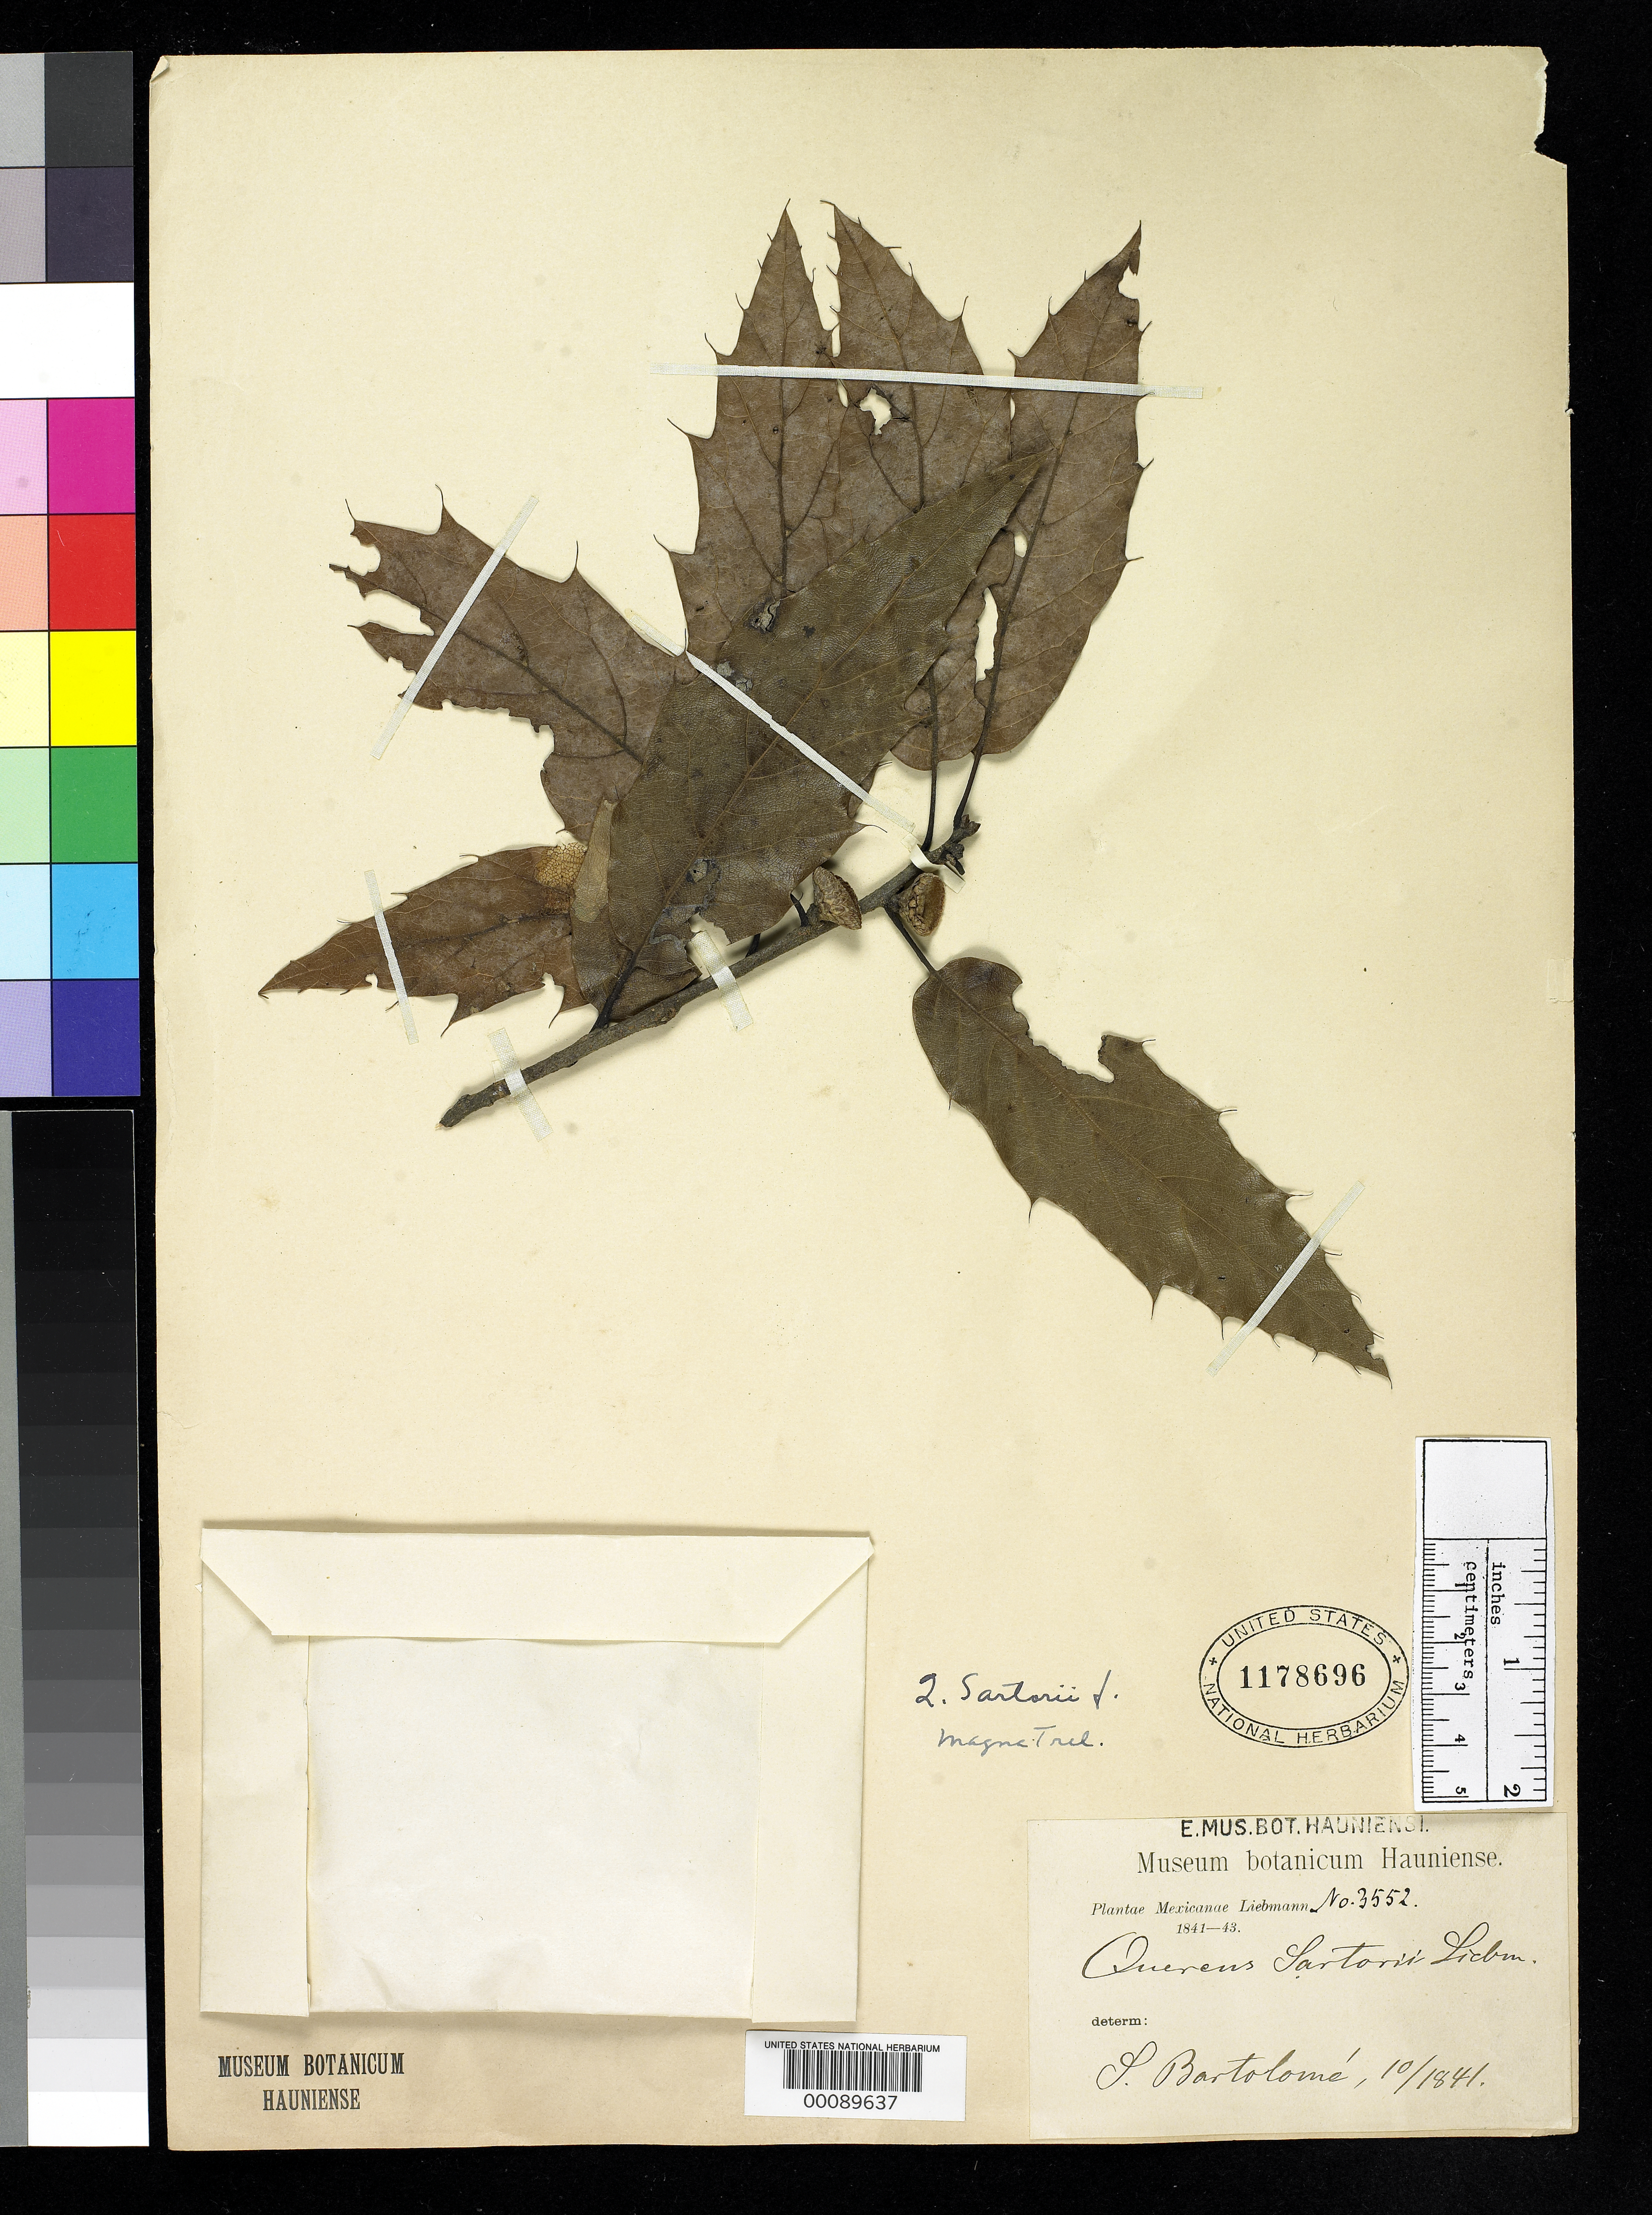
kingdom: Plantae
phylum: Tracheophyta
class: Magnoliopsida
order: Fagales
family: Fagaceae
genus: Quercus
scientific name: Quercus sartorii f. magna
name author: Trel.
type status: Isotype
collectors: F. M. Liebmann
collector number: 3552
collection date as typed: Oct 1841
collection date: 1841-10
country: Mexico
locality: S. Bartolome.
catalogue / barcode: US 1178696